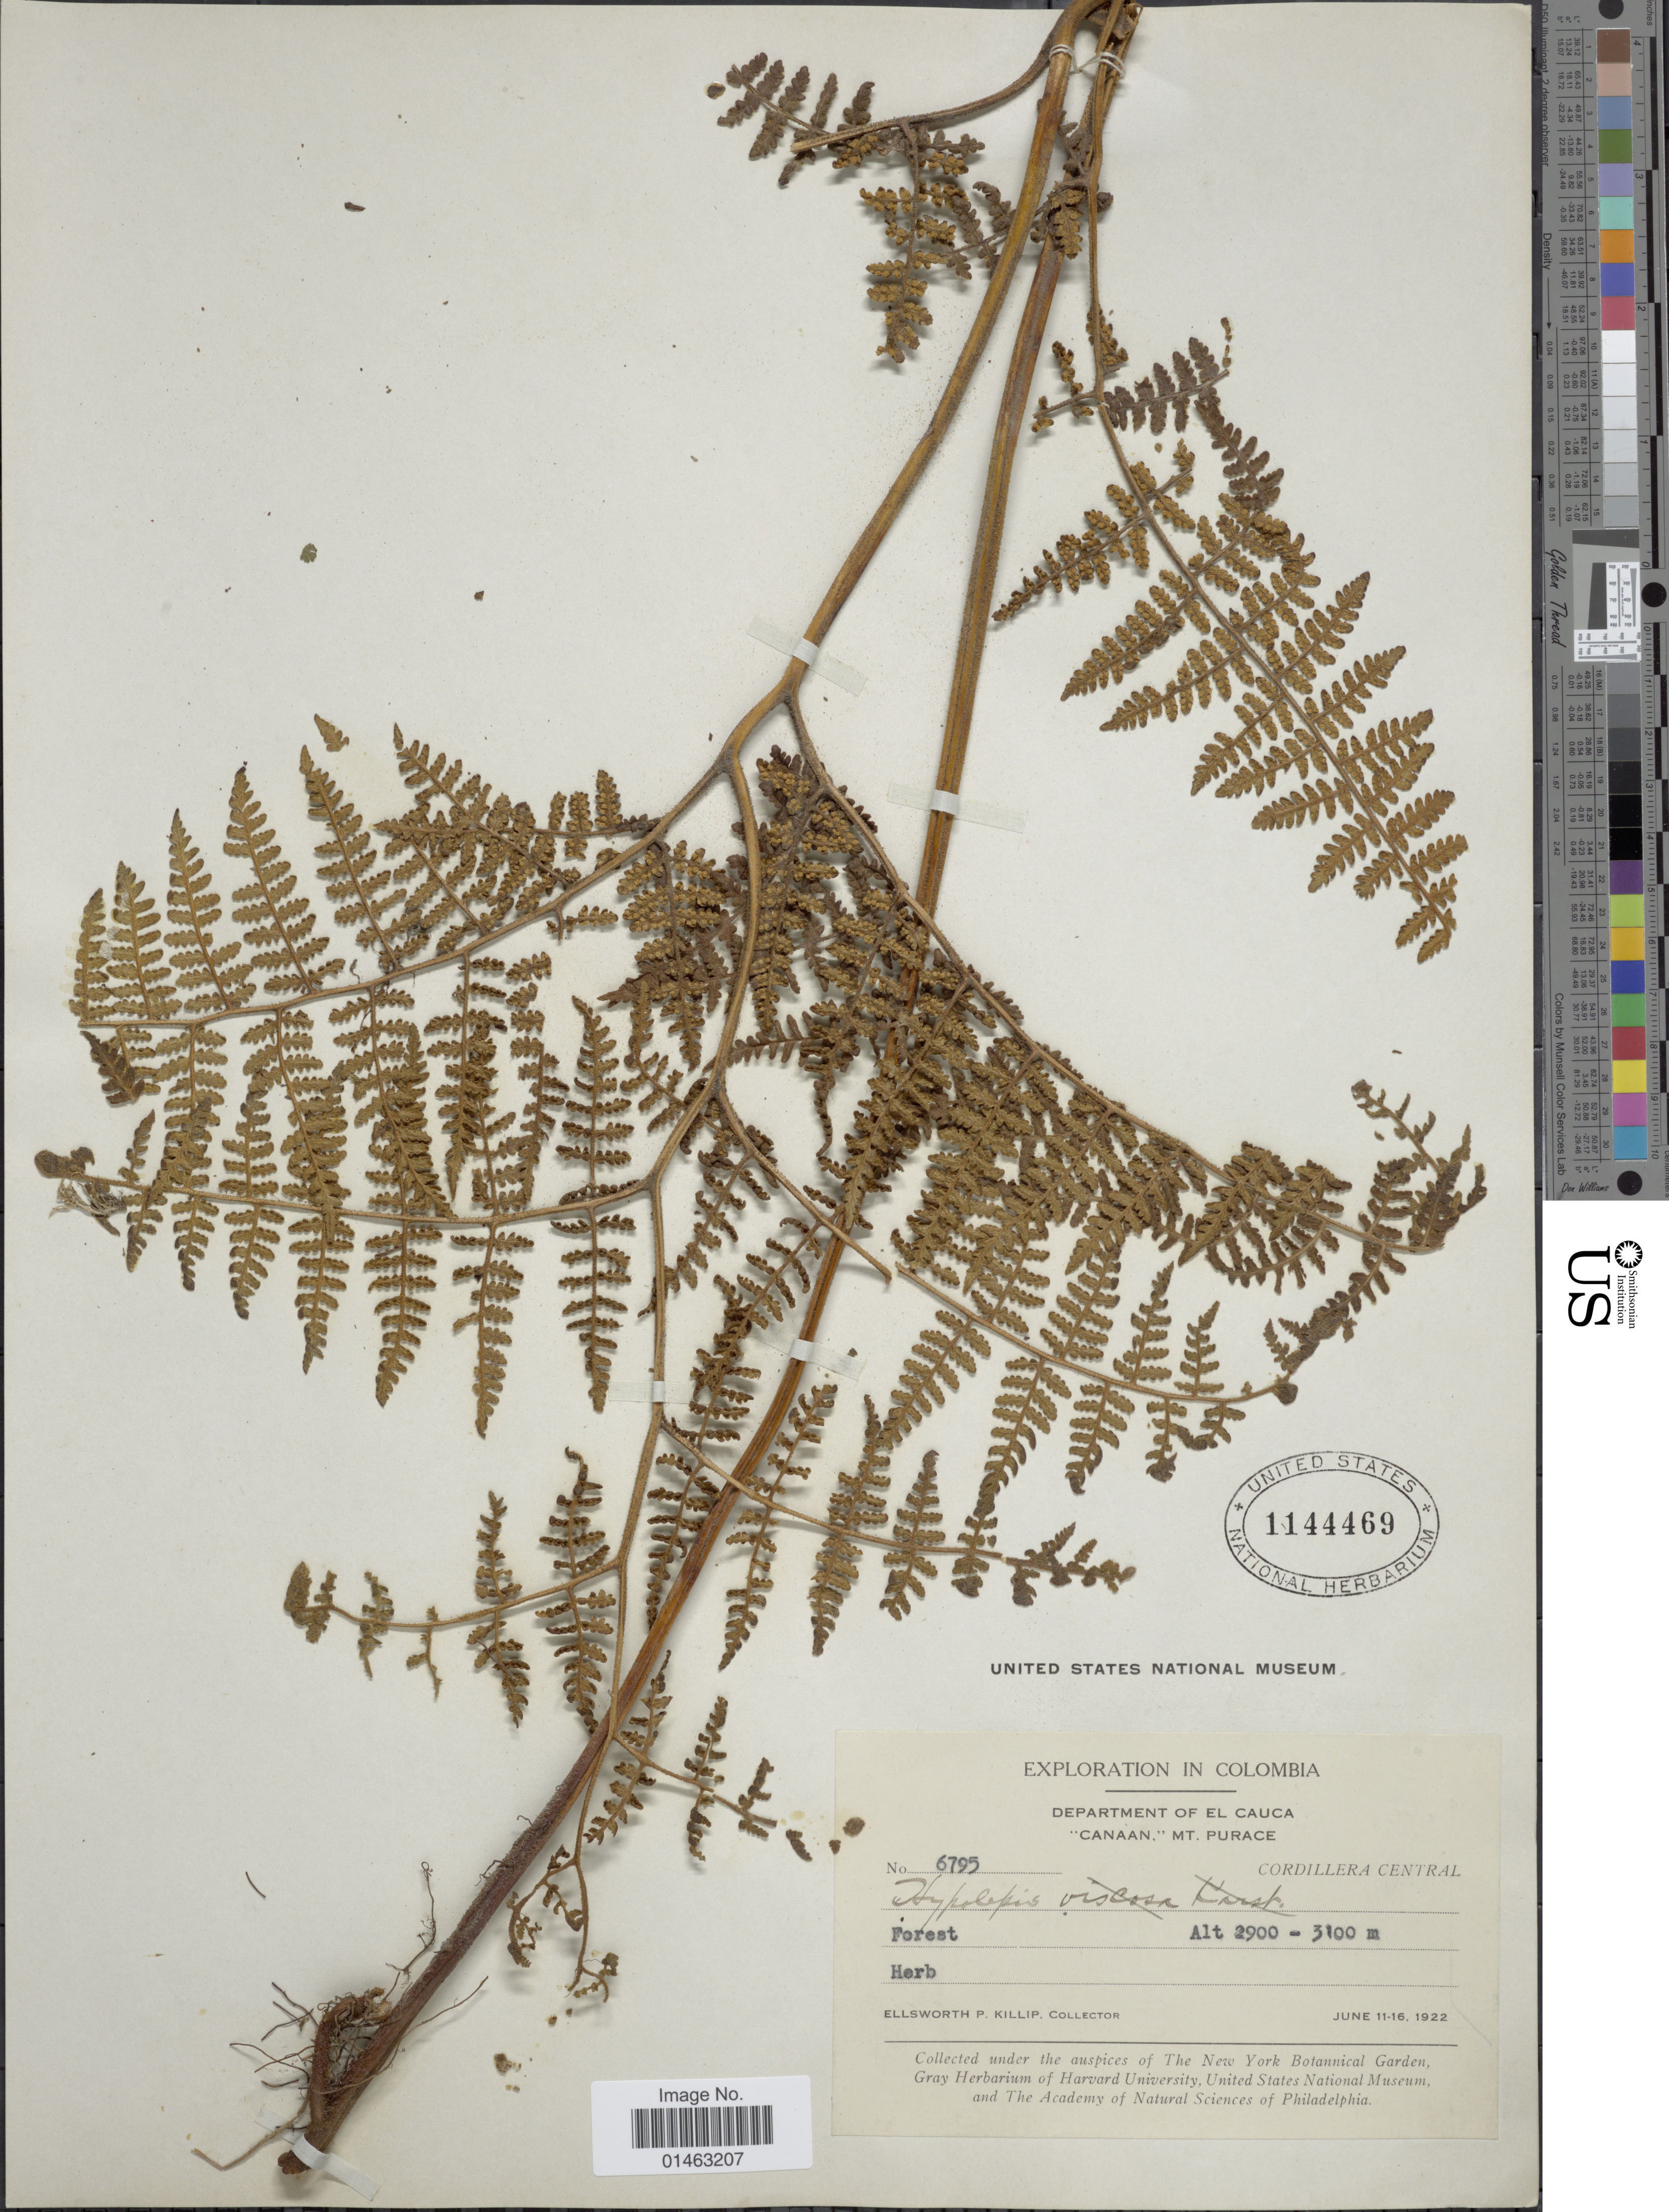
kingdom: Plantae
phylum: Tracheophyta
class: Polypodiopsida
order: Polypodiales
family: Dennstaedtiaceae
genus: Hypolepis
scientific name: Hypolepis viscosa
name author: H. Karst.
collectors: E. P. Killip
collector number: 6795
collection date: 1922-06-11/1922-06-16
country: Colombia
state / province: Valle del Cauca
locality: Department of El Cauca, "Canaan"Mt. Purace. Cordillera Central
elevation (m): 2900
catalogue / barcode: US 1144469